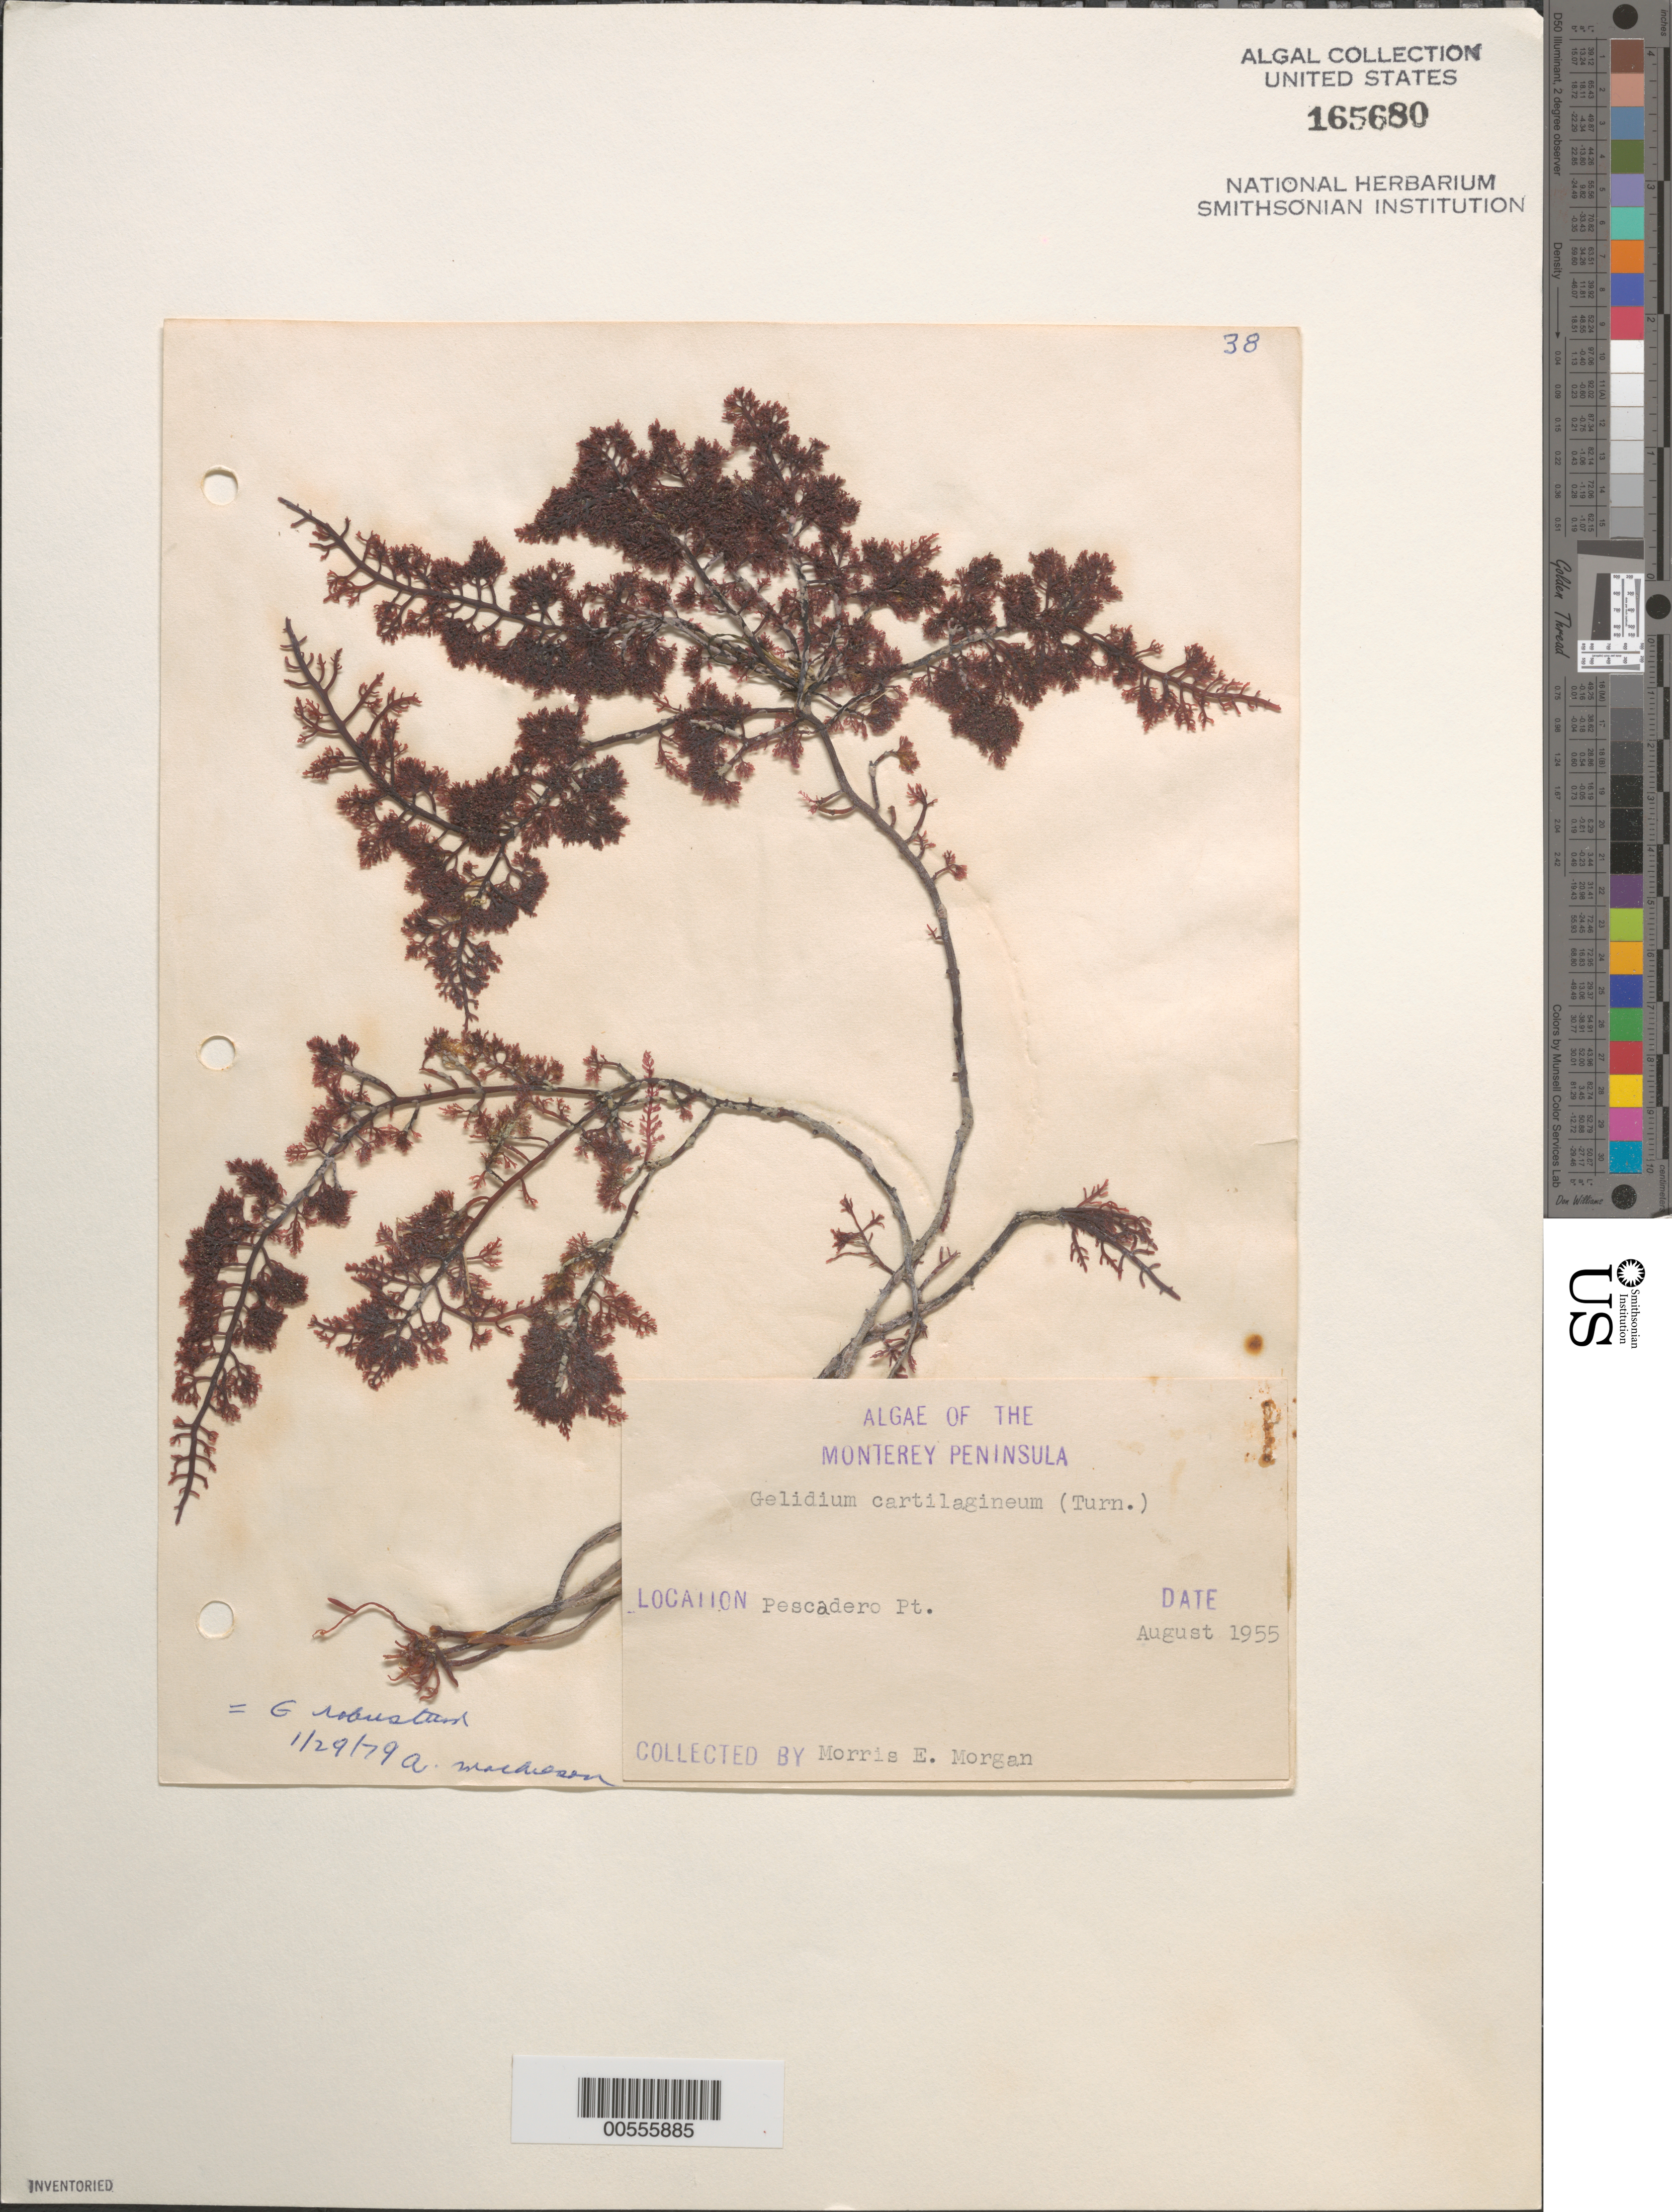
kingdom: Plantae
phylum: Rhodophyta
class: Florideophyceae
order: Gelidiales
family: Gelidiaceae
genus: Gelidium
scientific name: Gelidium robustum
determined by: Mathieson, A. C.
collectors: M. Morgan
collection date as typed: Aug 1955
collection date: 1955-08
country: United States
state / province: California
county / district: Monterey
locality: Pescadero Point, Monterey Peninsula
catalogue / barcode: US 165680